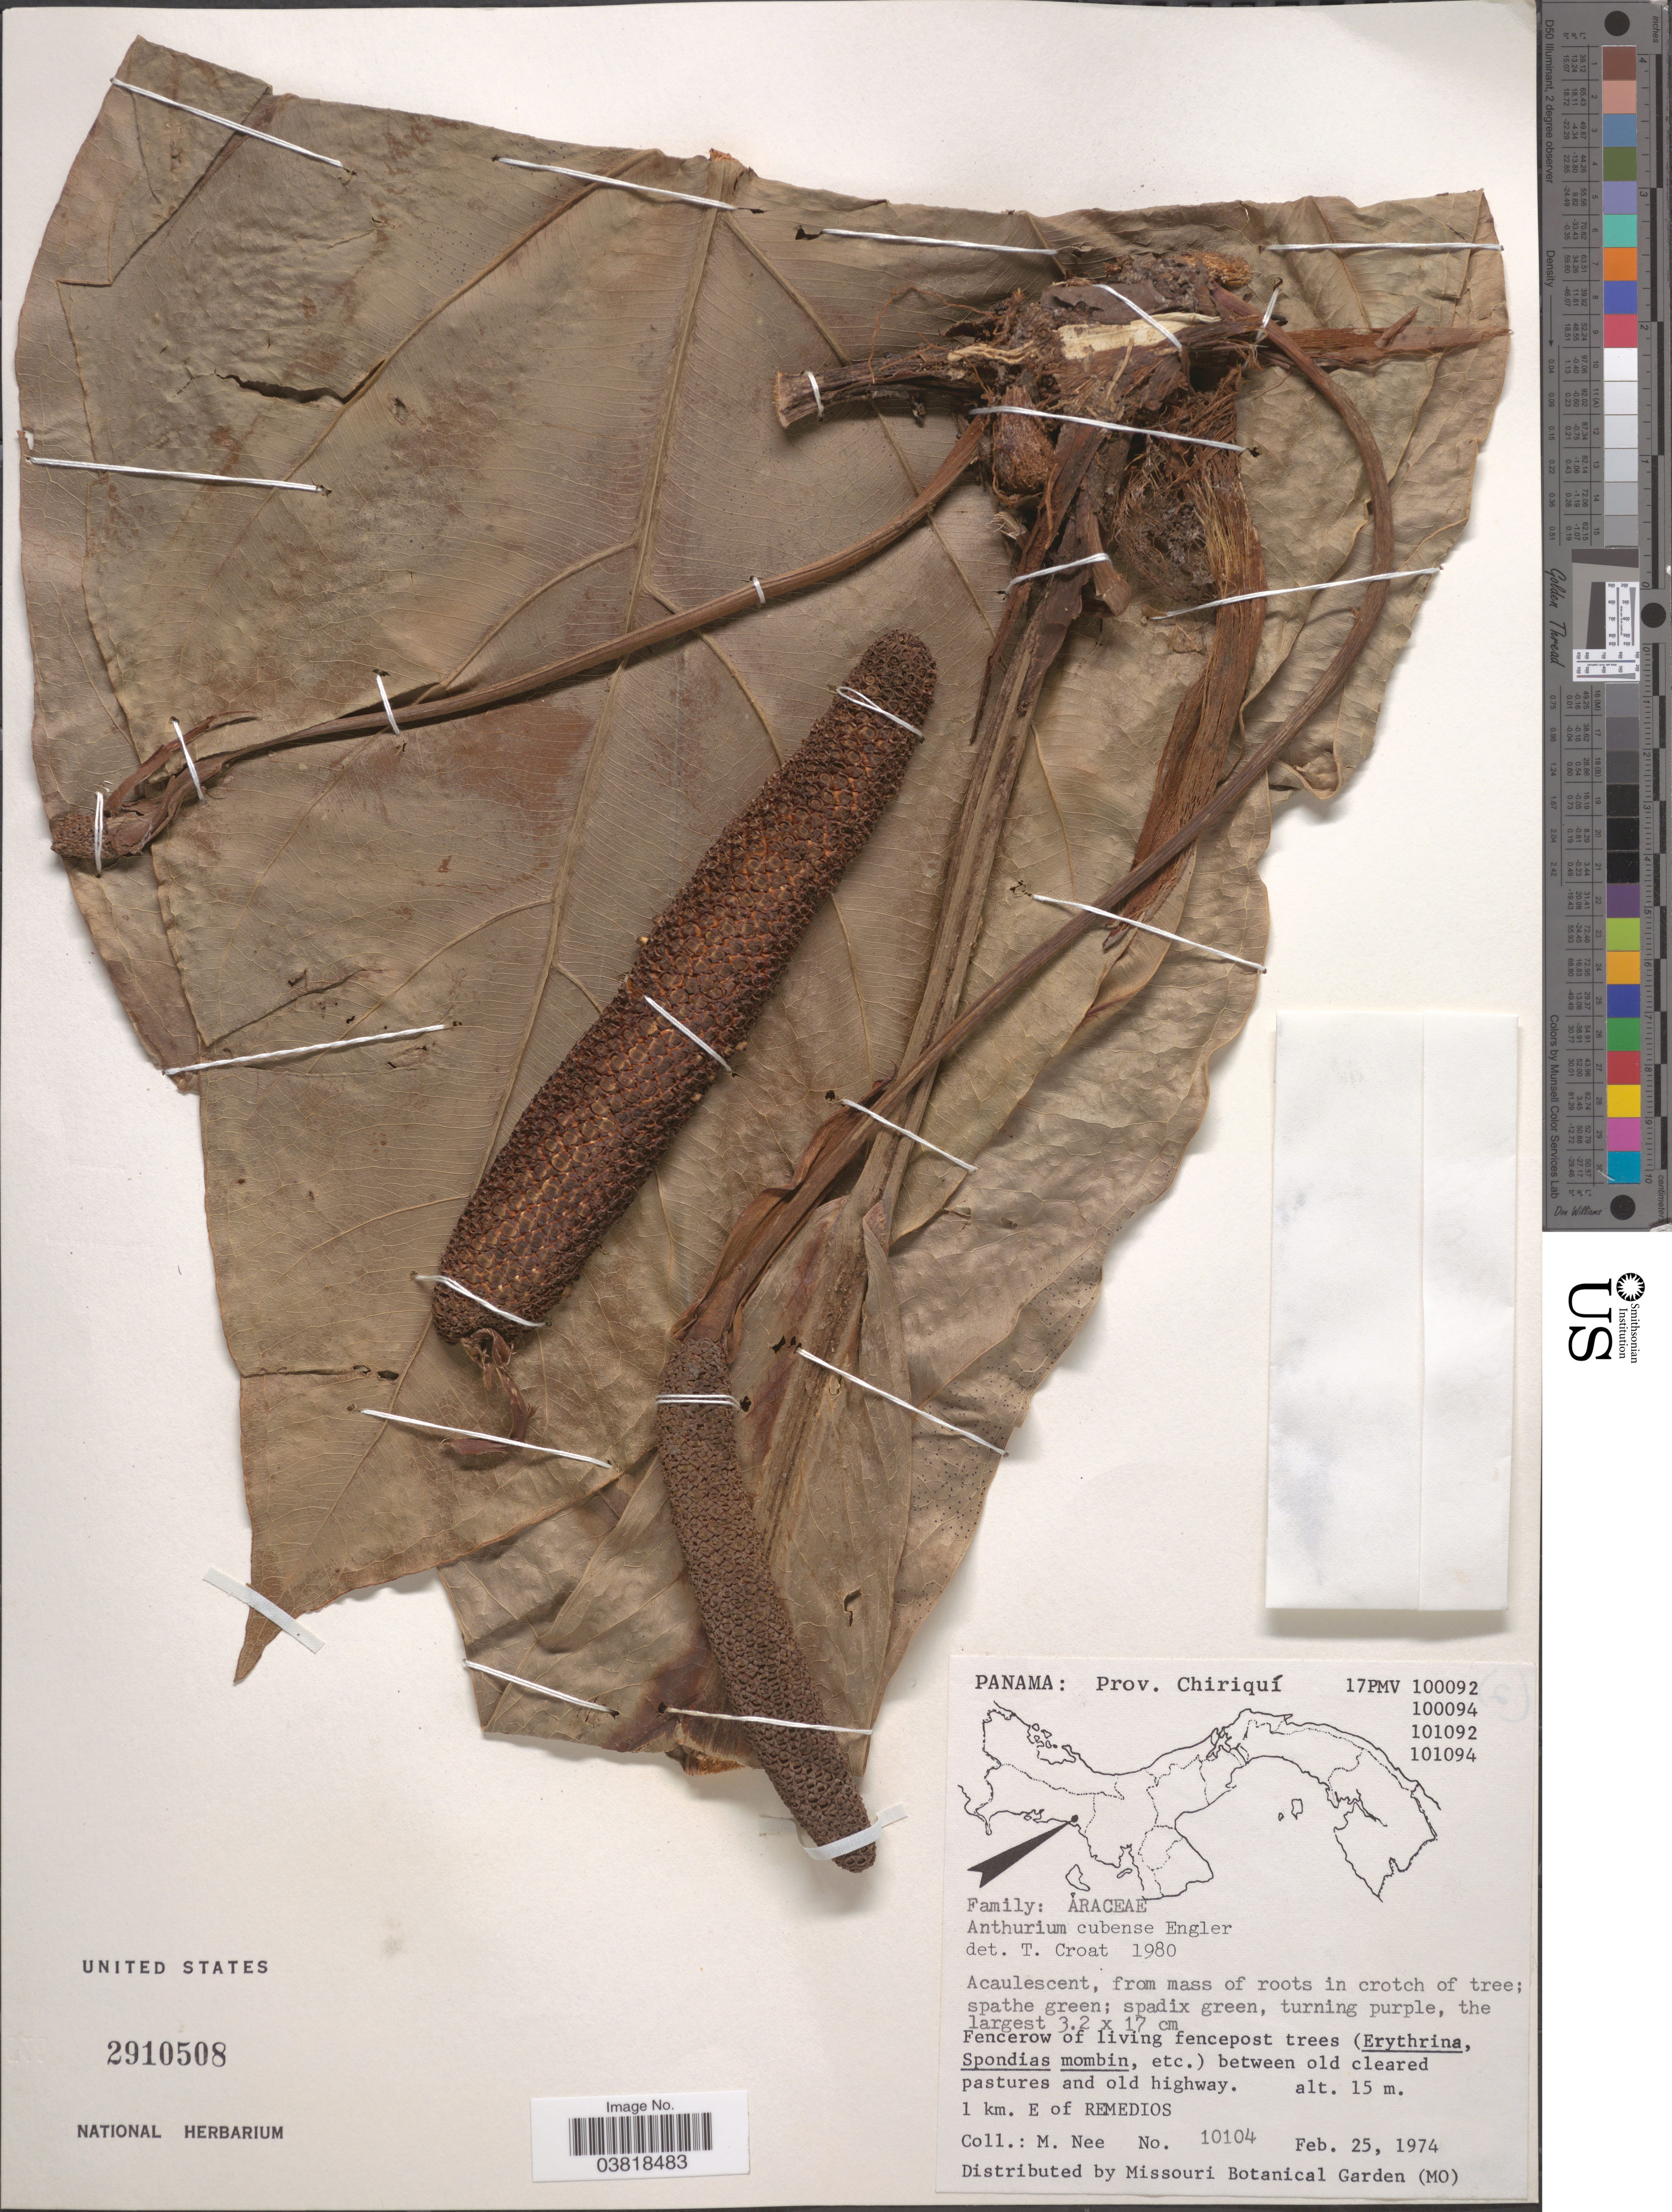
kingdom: Plantae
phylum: Tracheophyta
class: Liliopsida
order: Alismatales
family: Araceae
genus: Anthurium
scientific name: Anthurium cubense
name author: Engl.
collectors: M. Nee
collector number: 10104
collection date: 1974-02-25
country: Panama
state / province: Chiriqui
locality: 1 km. E of Remedios.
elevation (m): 15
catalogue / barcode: US 2910508